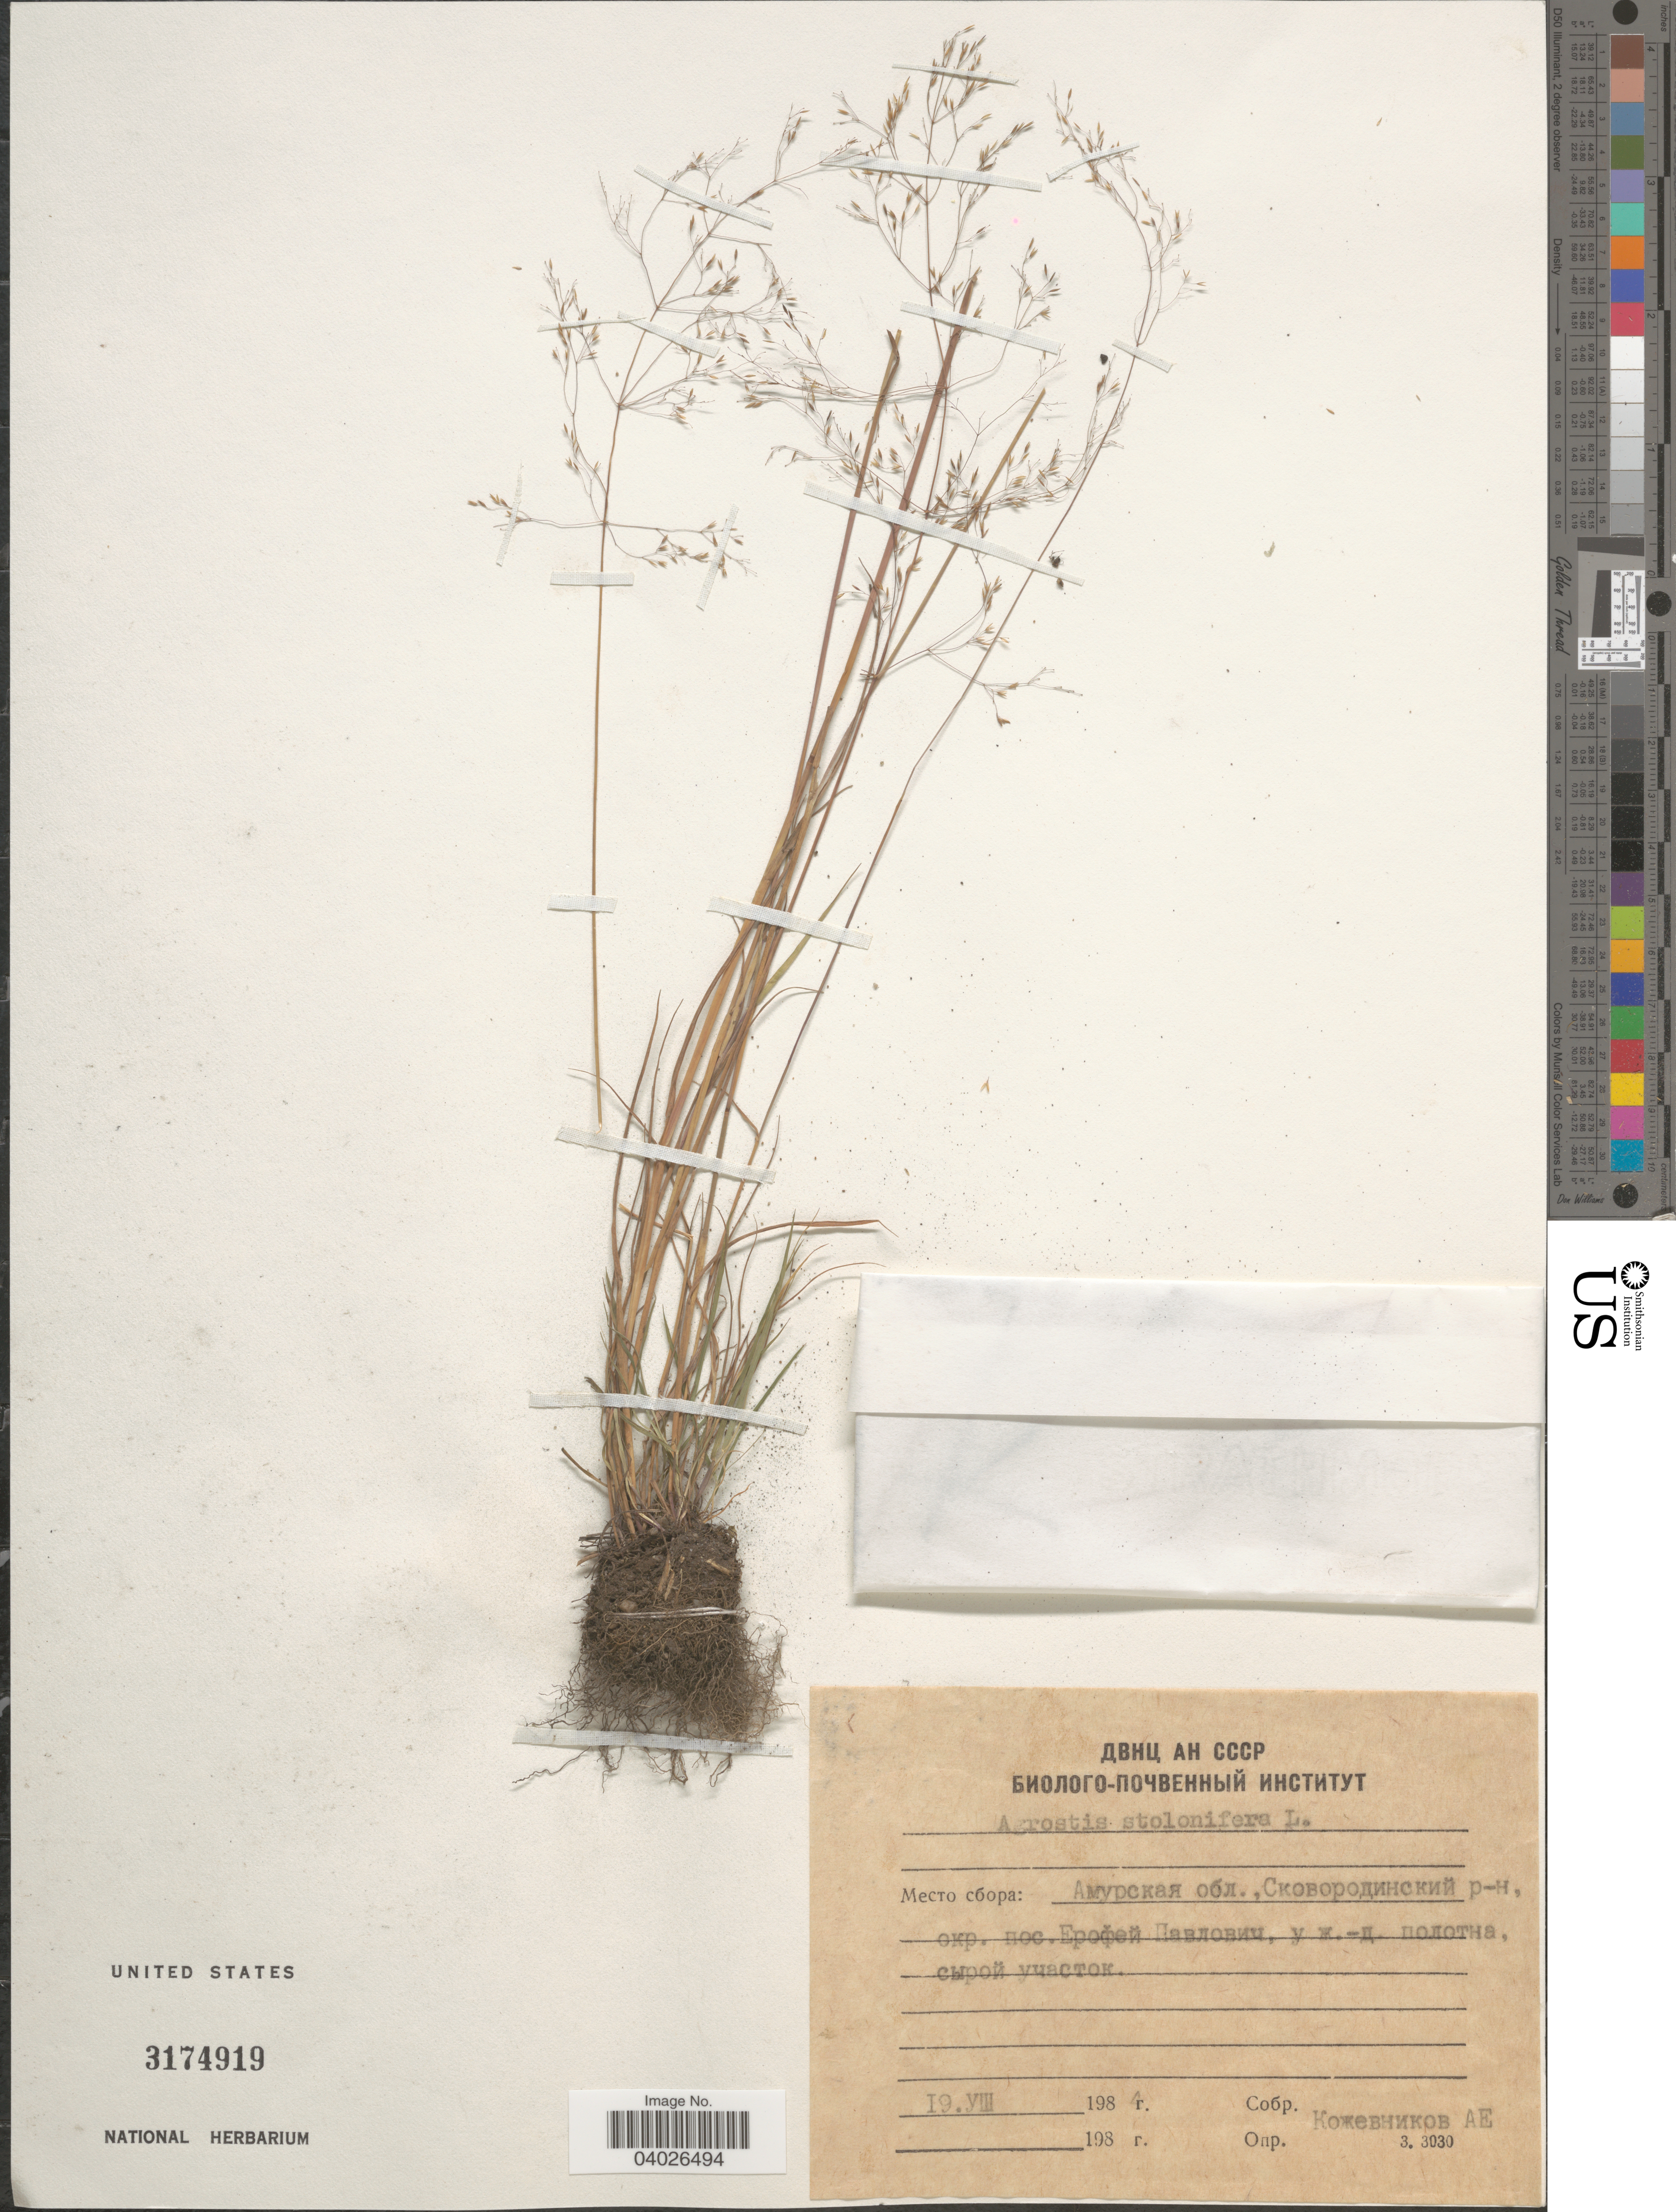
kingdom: Plantae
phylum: Tracheophyta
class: Liliopsida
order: Poales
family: Poaceae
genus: Agrostis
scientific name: Agrostis stolonifera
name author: L.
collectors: A. Kozhevnikov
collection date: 1984-08-19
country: Russian Federation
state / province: Amur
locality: District Skovorodinskiy, vicinity of village Yerofey Pavlovich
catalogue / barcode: US 3174919